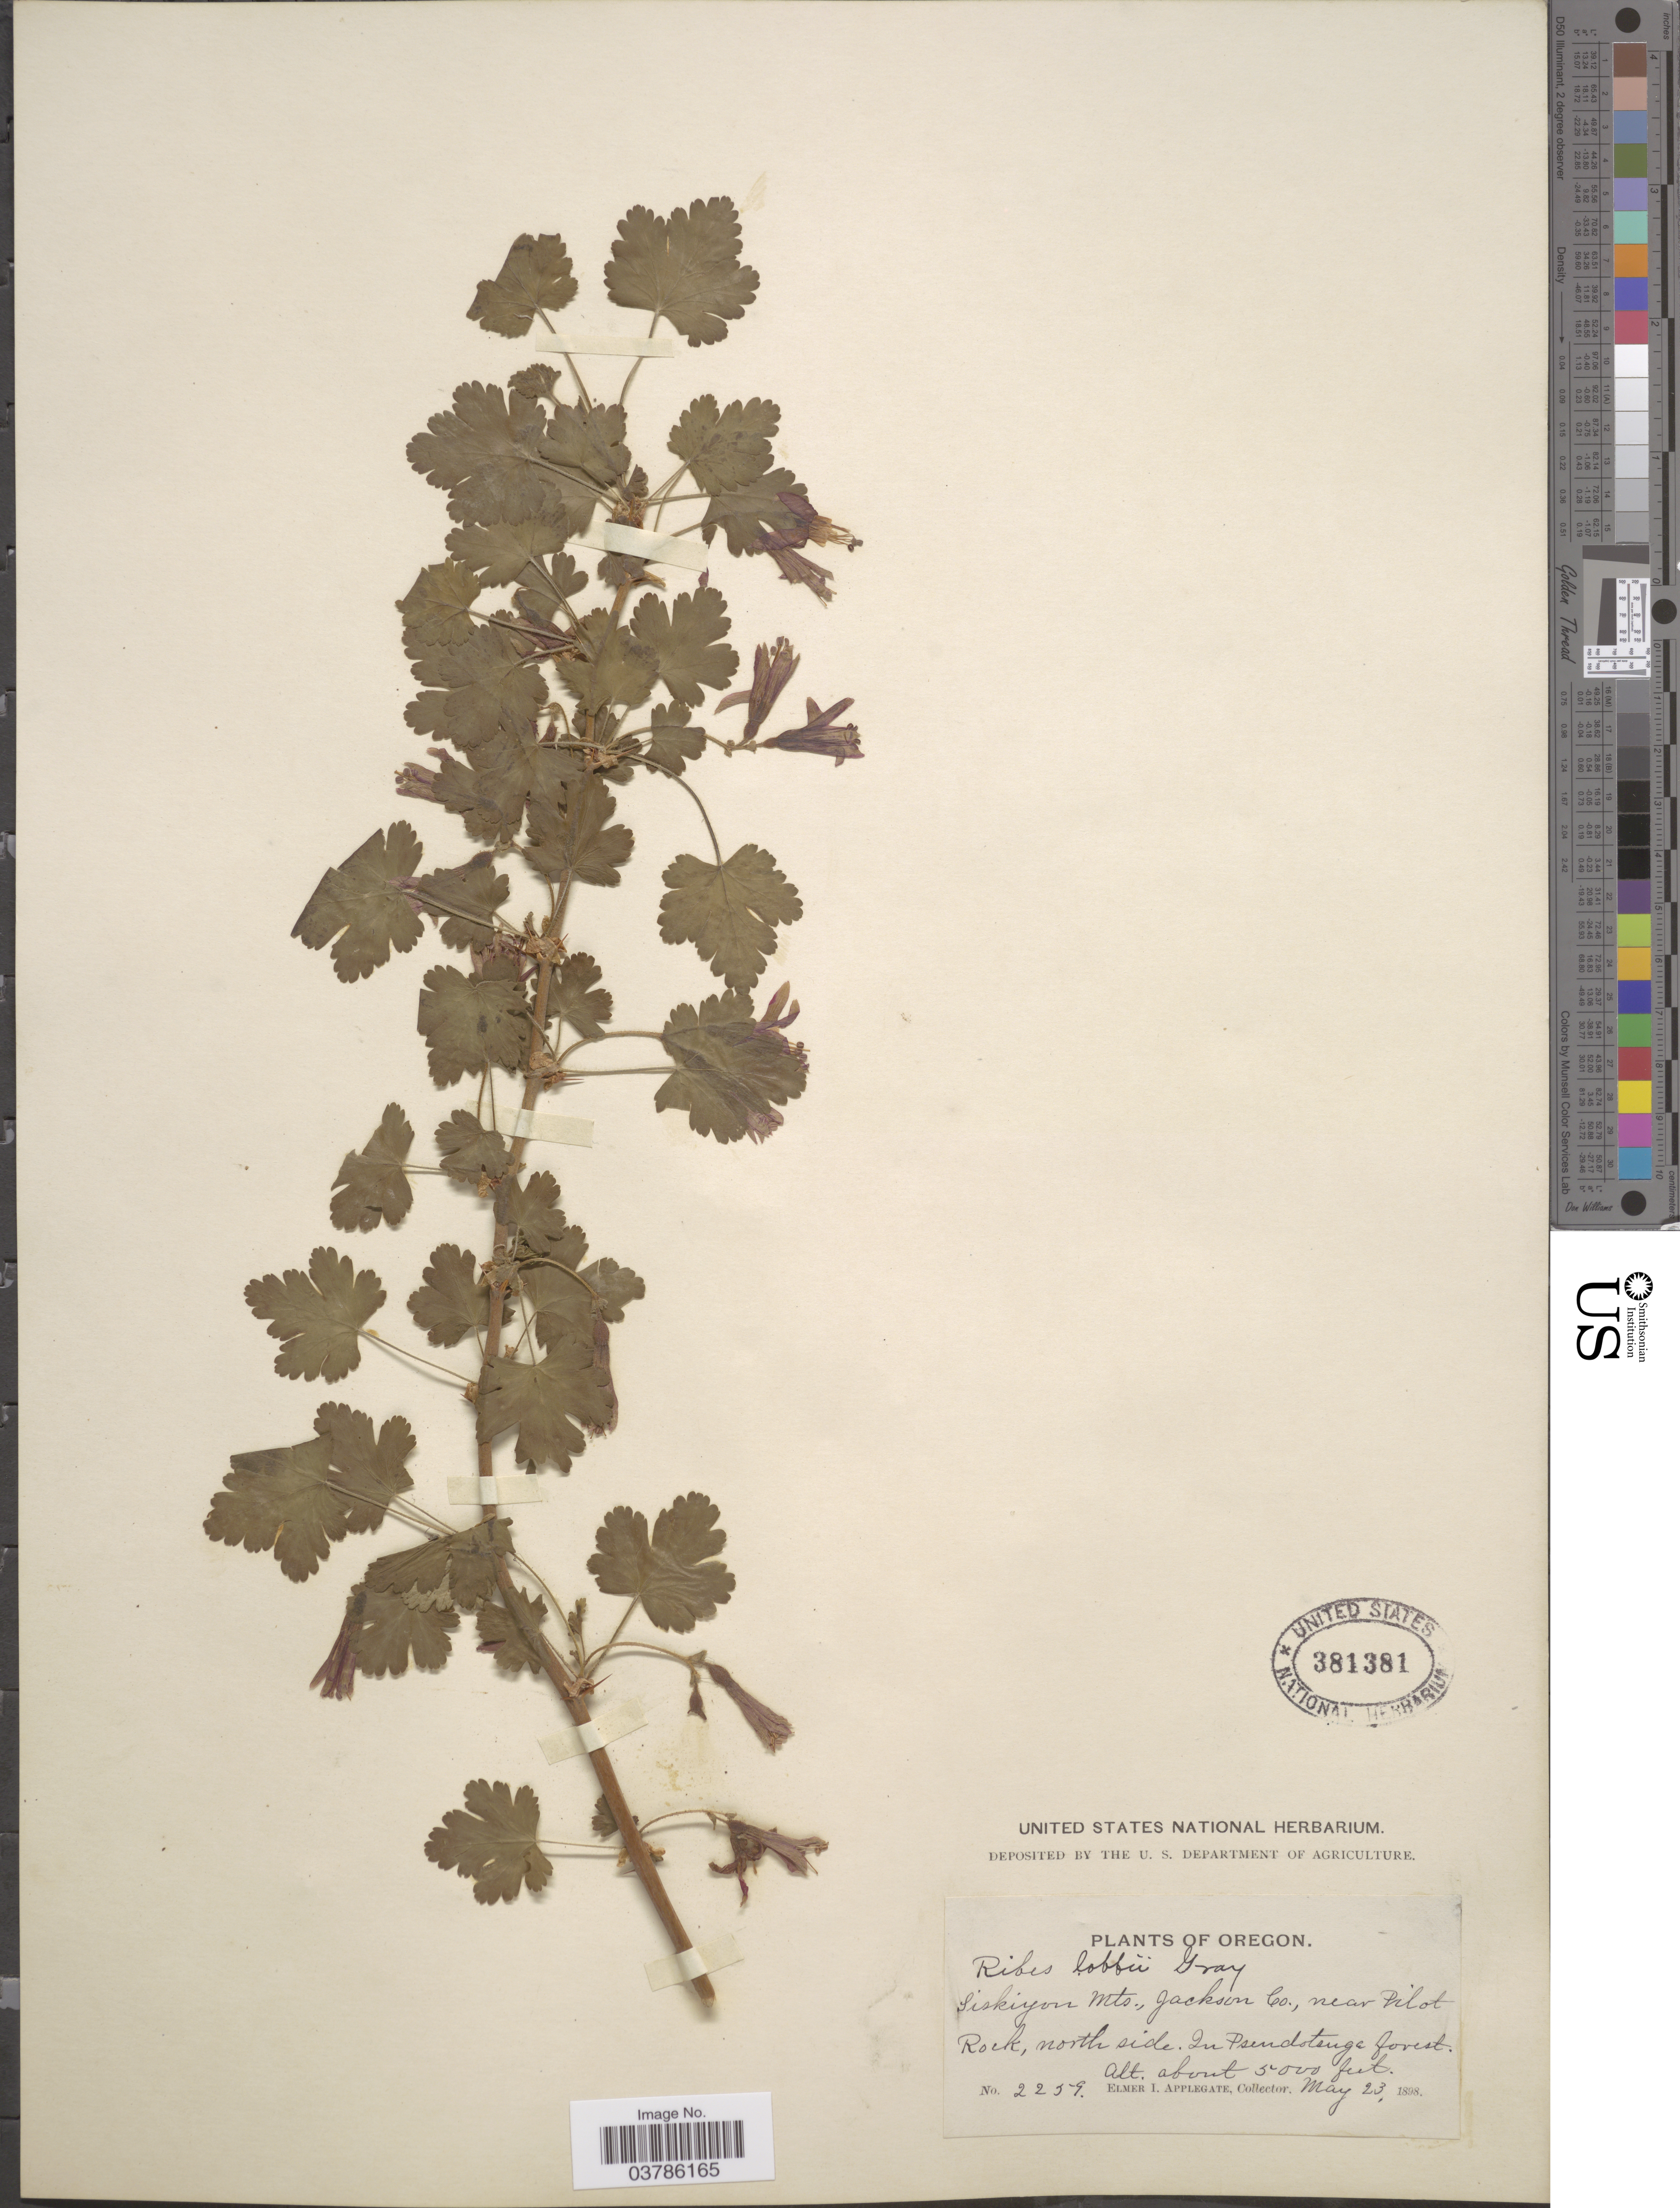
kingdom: Plantae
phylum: Tracheophyta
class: Magnoliopsida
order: Saxifragales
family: Grossulariaceae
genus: Ribes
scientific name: Ribes lobbii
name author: A. Gray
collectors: E. I. Applegate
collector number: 2259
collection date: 1898-05-23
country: United States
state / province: Oregon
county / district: Jackson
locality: Siskiyou Mts., Jackson Co., near Pilot Rock, north side. In Pseudotsuga forest.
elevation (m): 1524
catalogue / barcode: US 381381